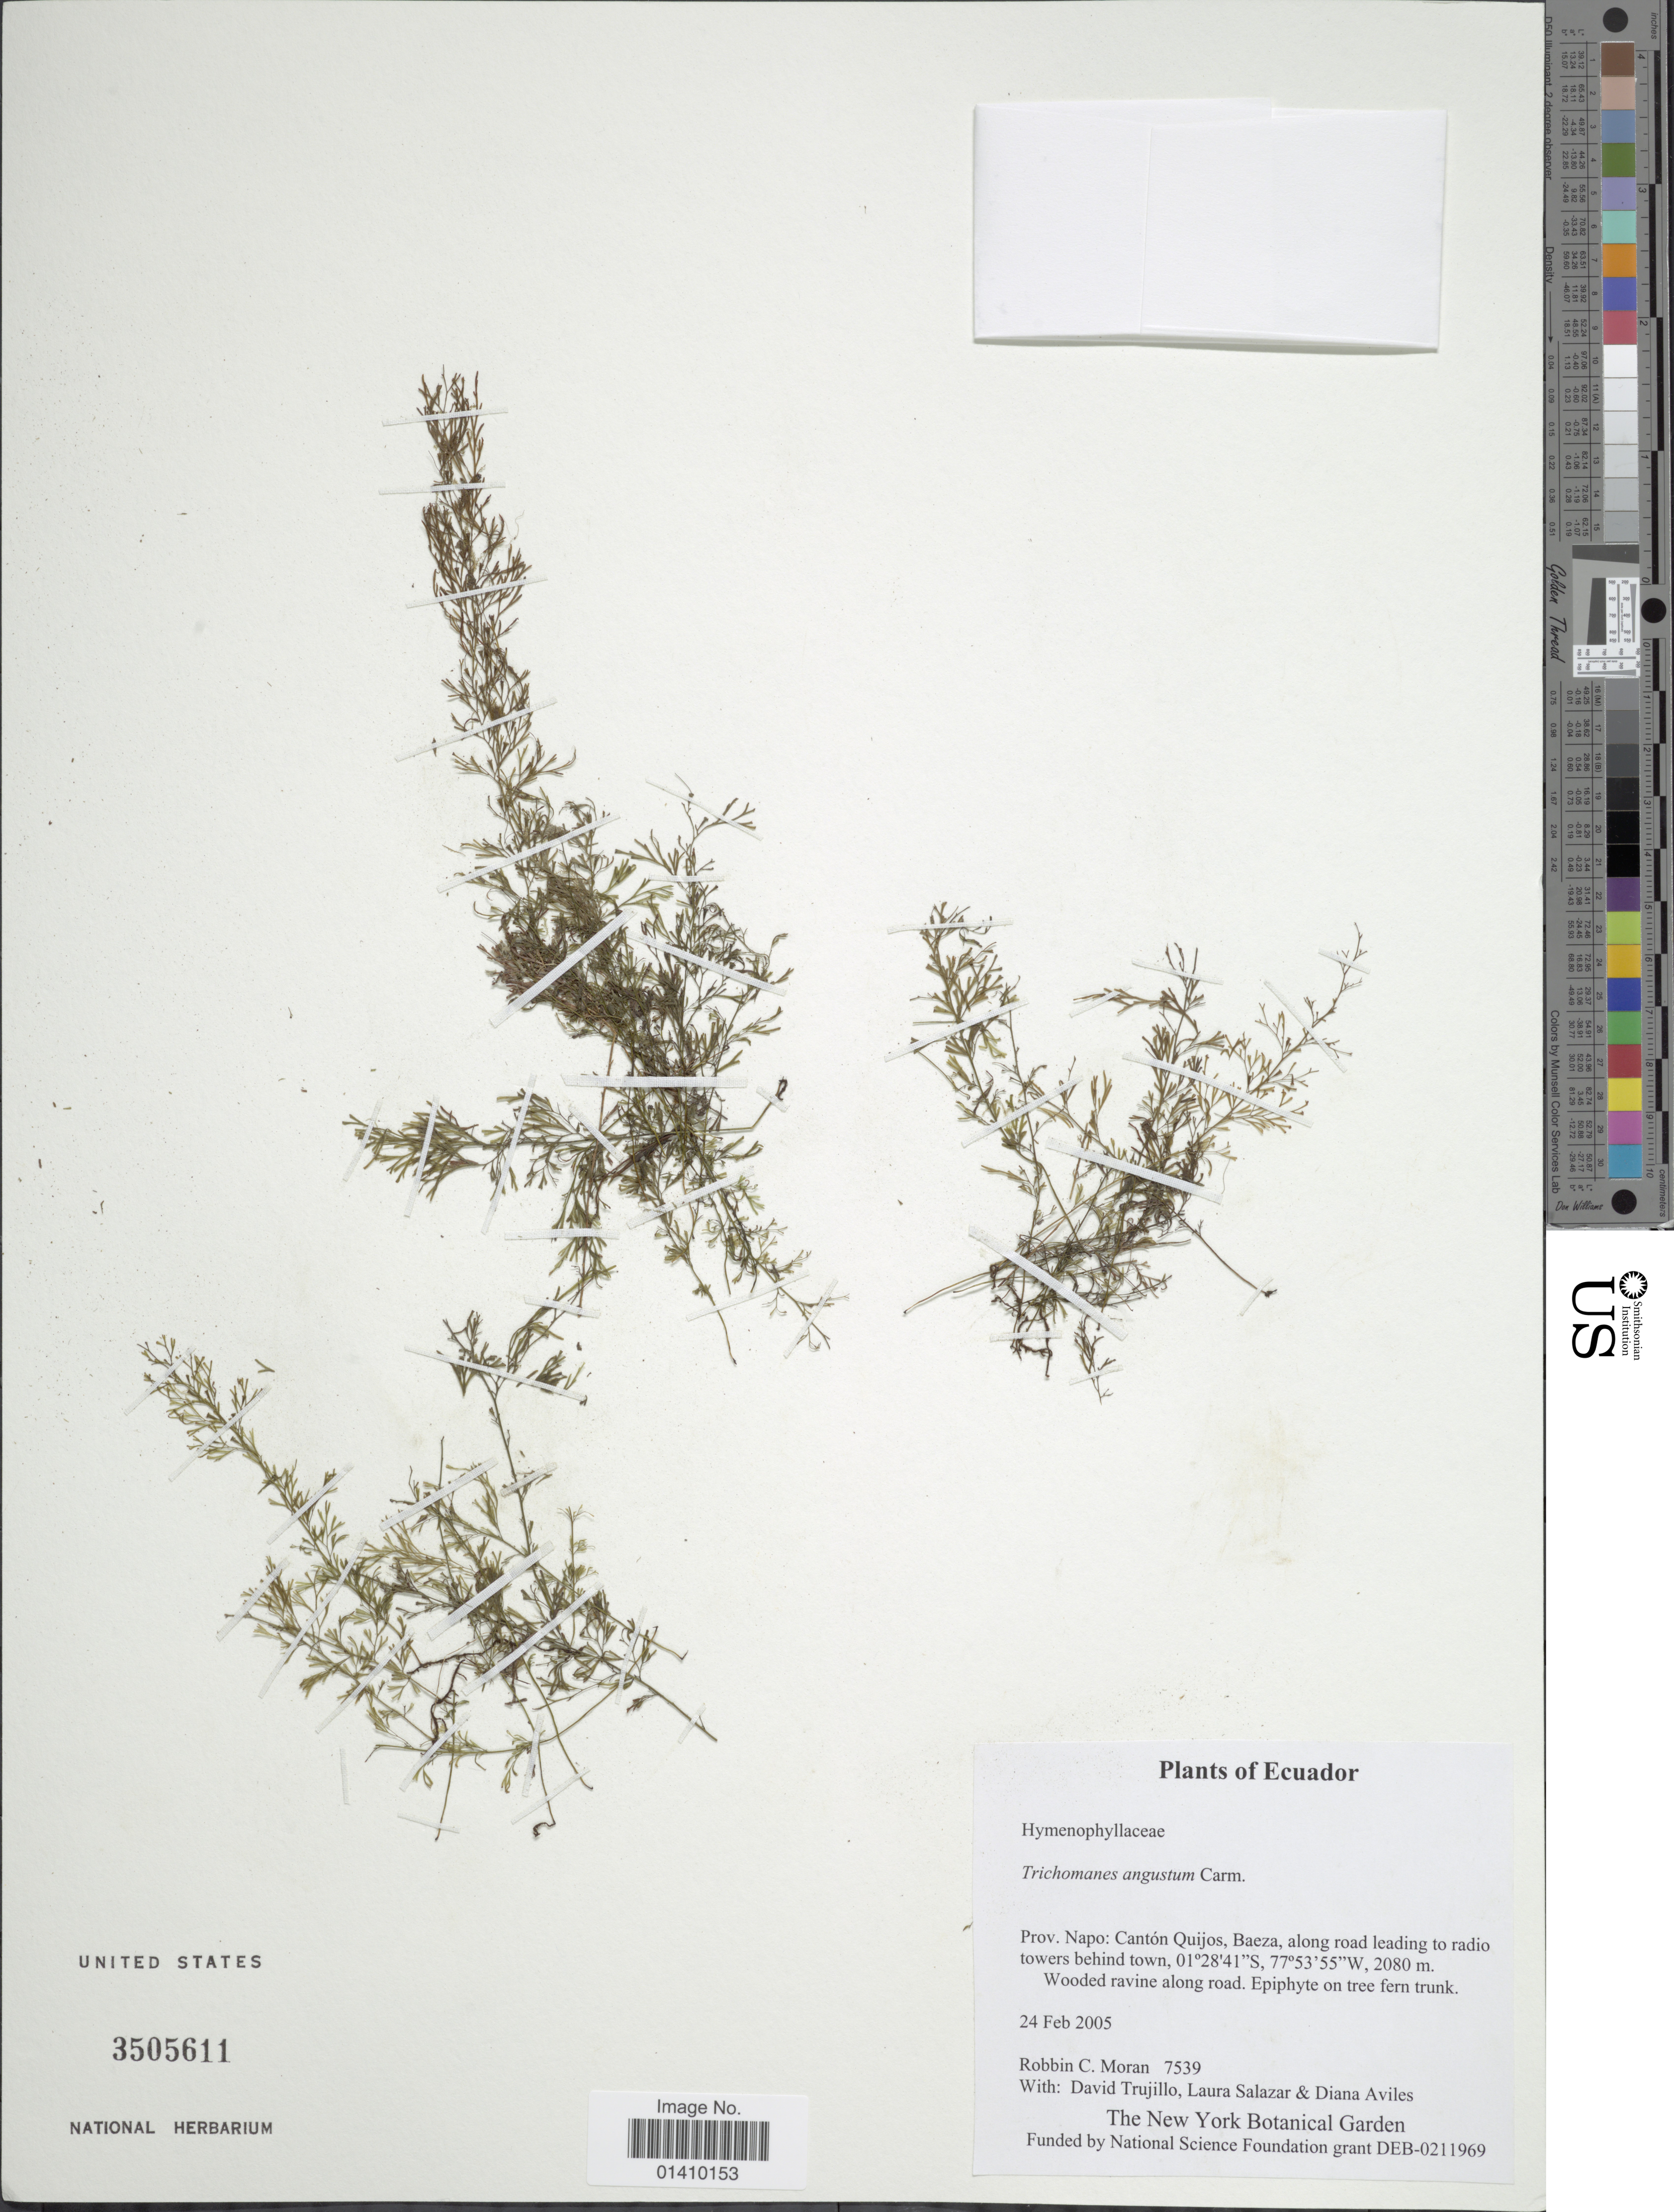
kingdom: Plantae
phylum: Tracheophyta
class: Polypodiopsida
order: Hymenophyllales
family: Hymenophyllaceae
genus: Polyphlebium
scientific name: Polyphlebium angustatum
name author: (Carmich.) Ebihara & Dubuisson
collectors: R. C. Moran, D. Trujillo, L. Salazar & D. Aviles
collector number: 7539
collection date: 2005-02-24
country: Ecuador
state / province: Napo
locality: Canton Quijos, Baeza, along road leading to radio towers behind town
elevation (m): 2080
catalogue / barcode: US 3505611